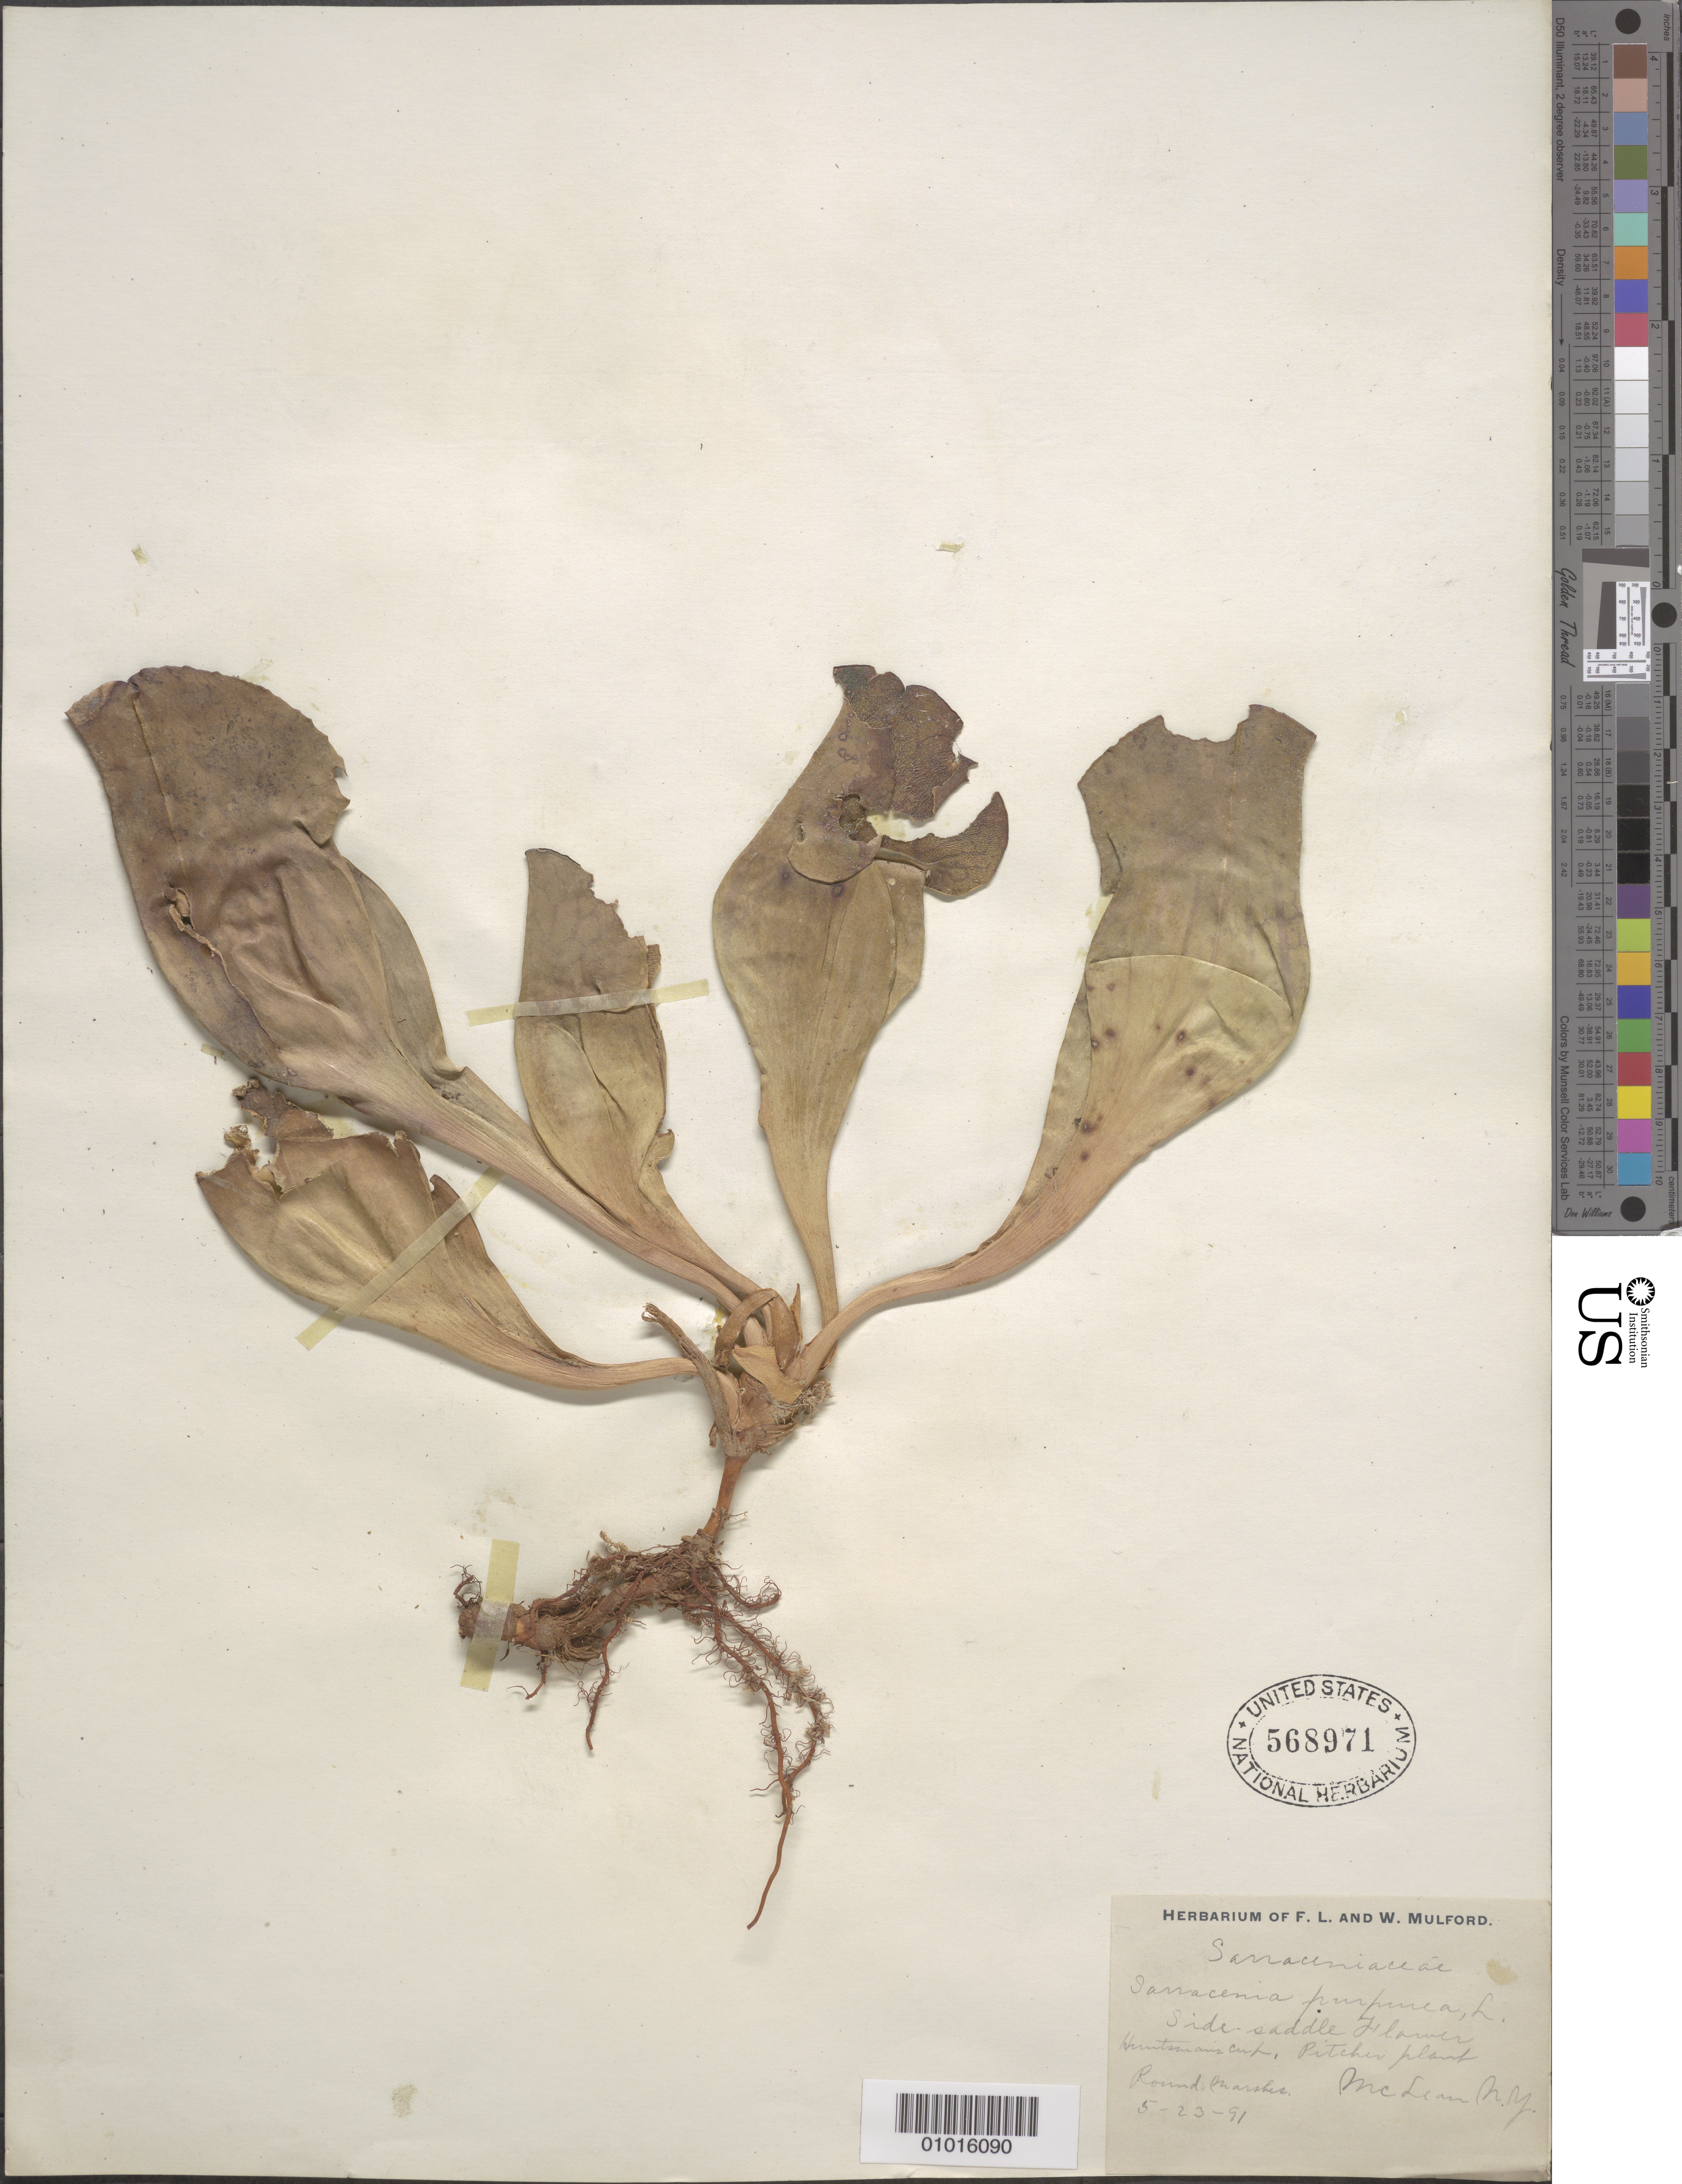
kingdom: Plantae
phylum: Tracheophyta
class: Magnoliopsida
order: Ericales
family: Sarraceniaceae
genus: Sarracenia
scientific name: Sarracenia purpurea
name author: L.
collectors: F. Mulford & W. Mulford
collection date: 1891-05-23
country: United States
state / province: New York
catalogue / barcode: US 568971